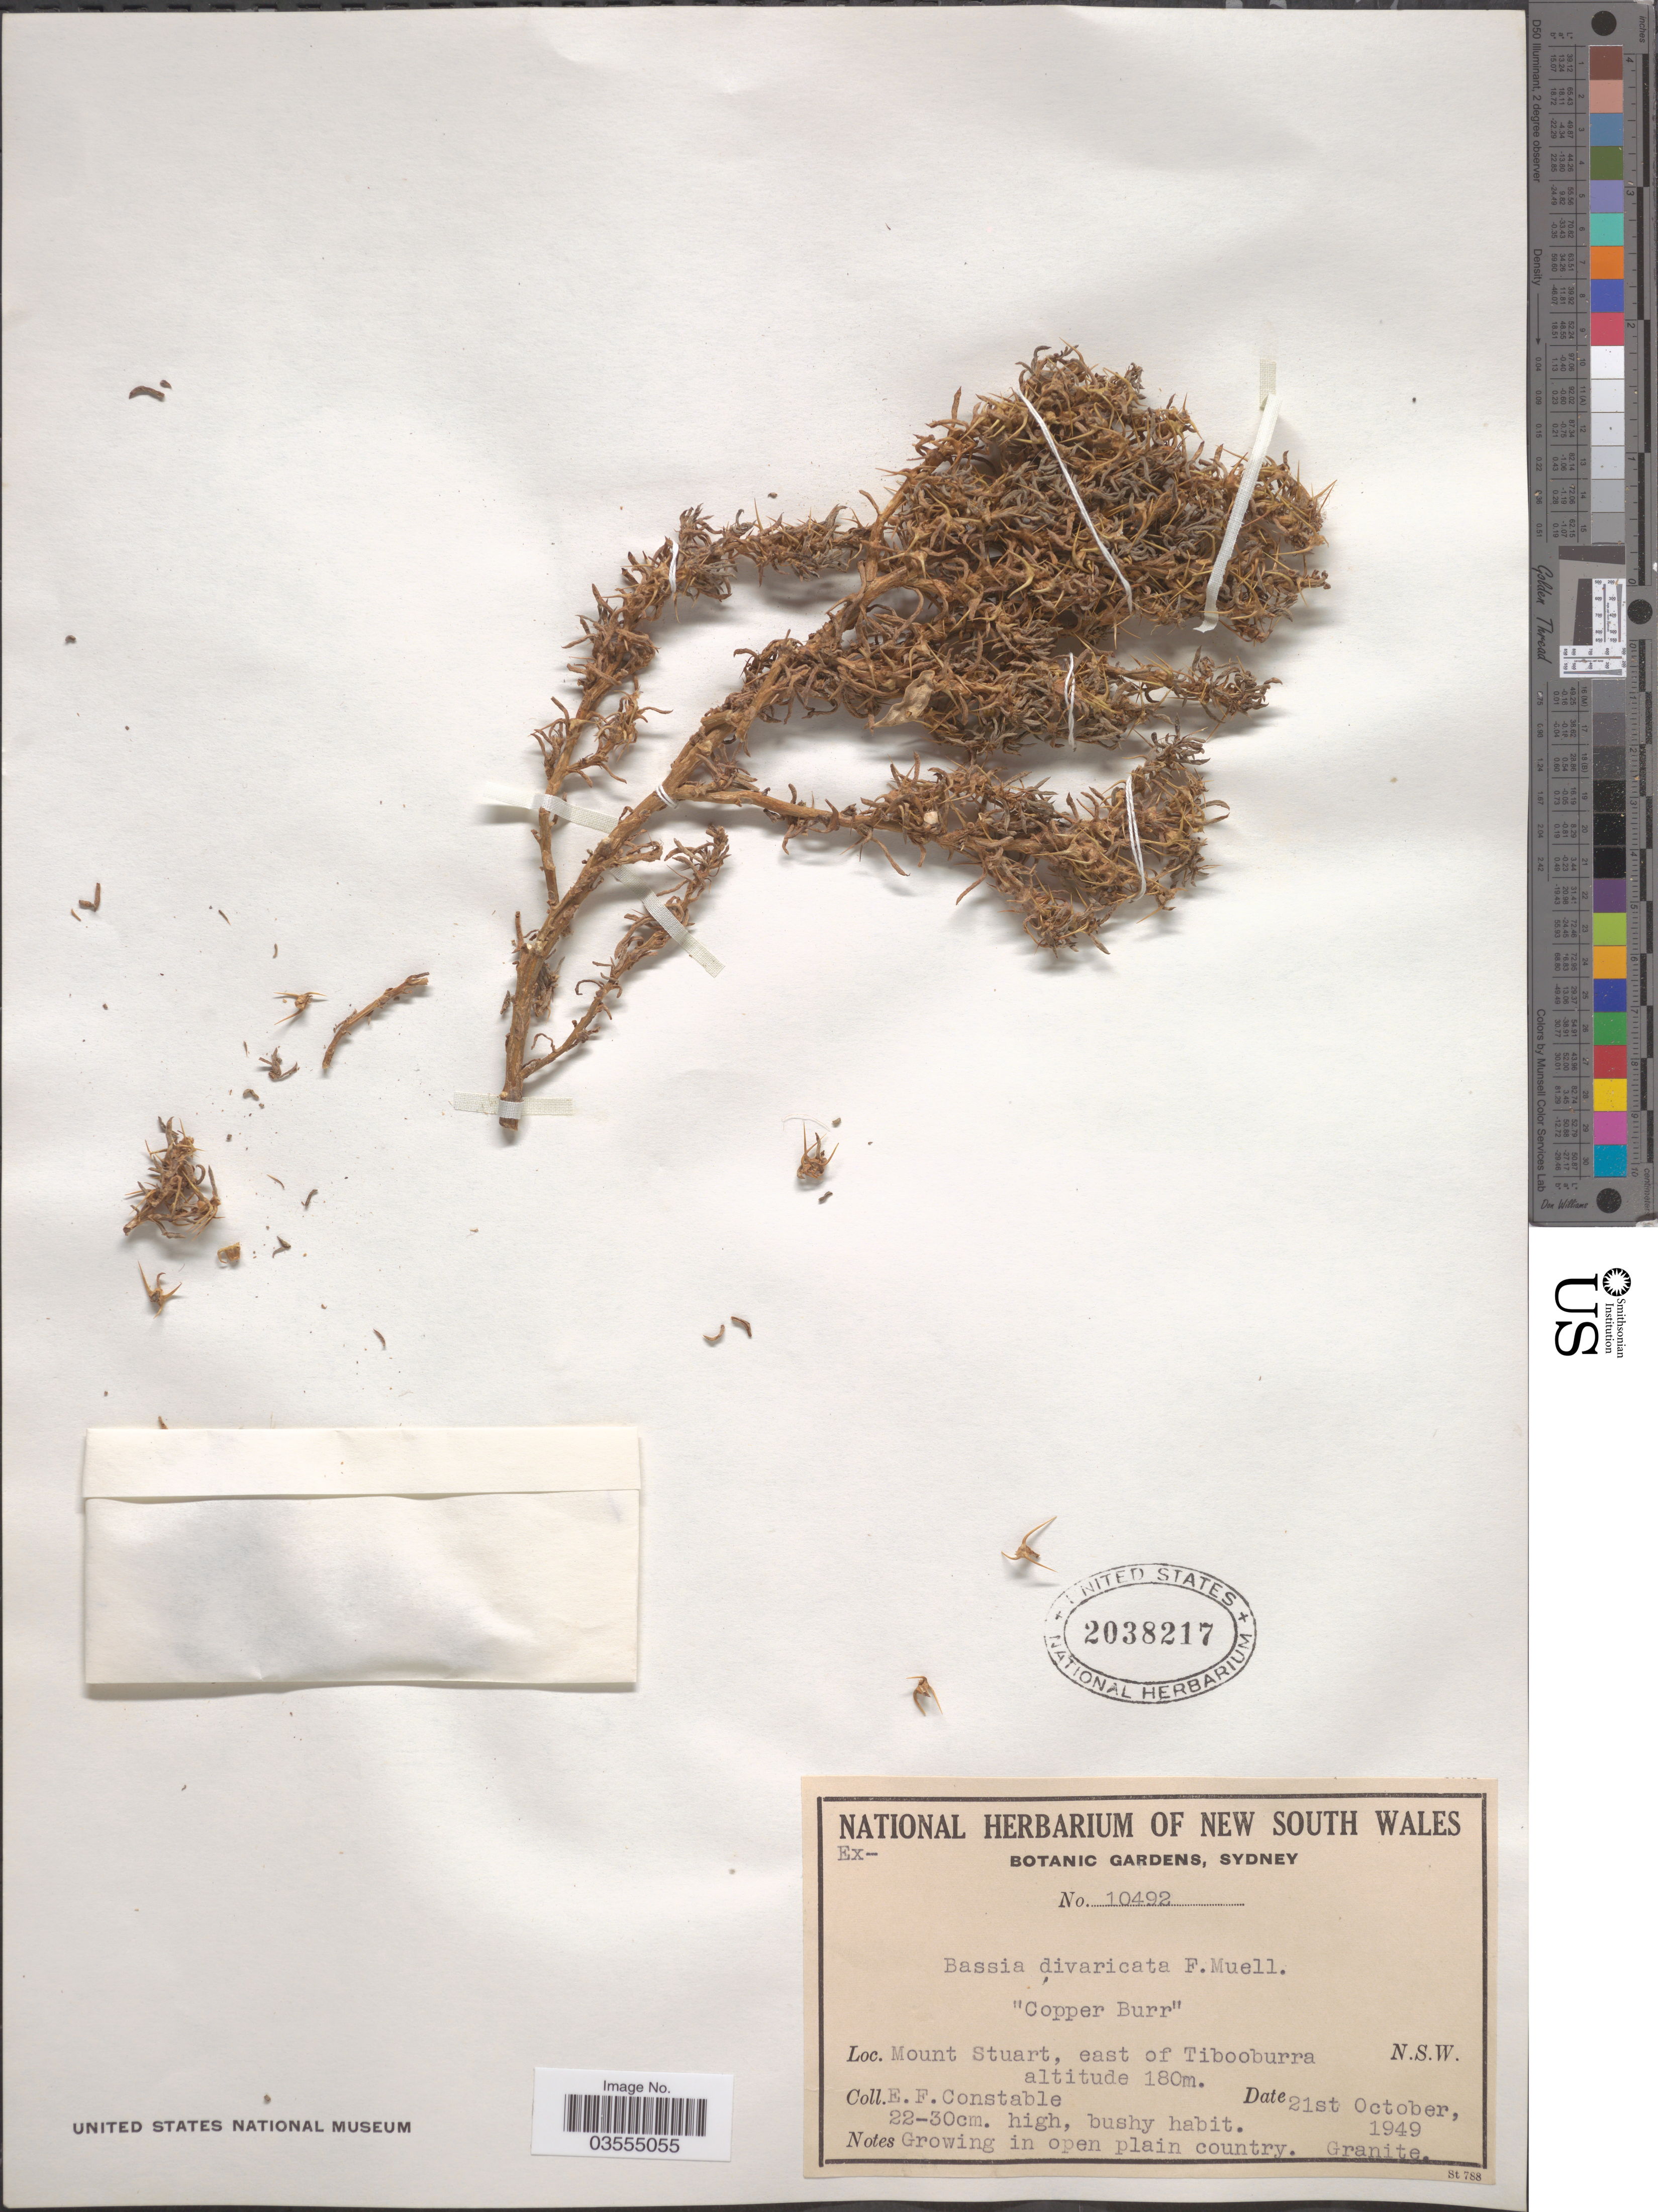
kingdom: Plantae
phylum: Tracheophyta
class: Magnoliopsida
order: Caryophyllales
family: Amaranthaceae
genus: Bassia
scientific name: Bassia divaricata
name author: (R. Br.) F. Muell.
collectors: E. F. Constable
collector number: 10492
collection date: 1949-10-21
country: Australia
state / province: New South Wales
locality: Mount Stuart, east of Tibooburra.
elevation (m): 180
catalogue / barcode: US 2038217